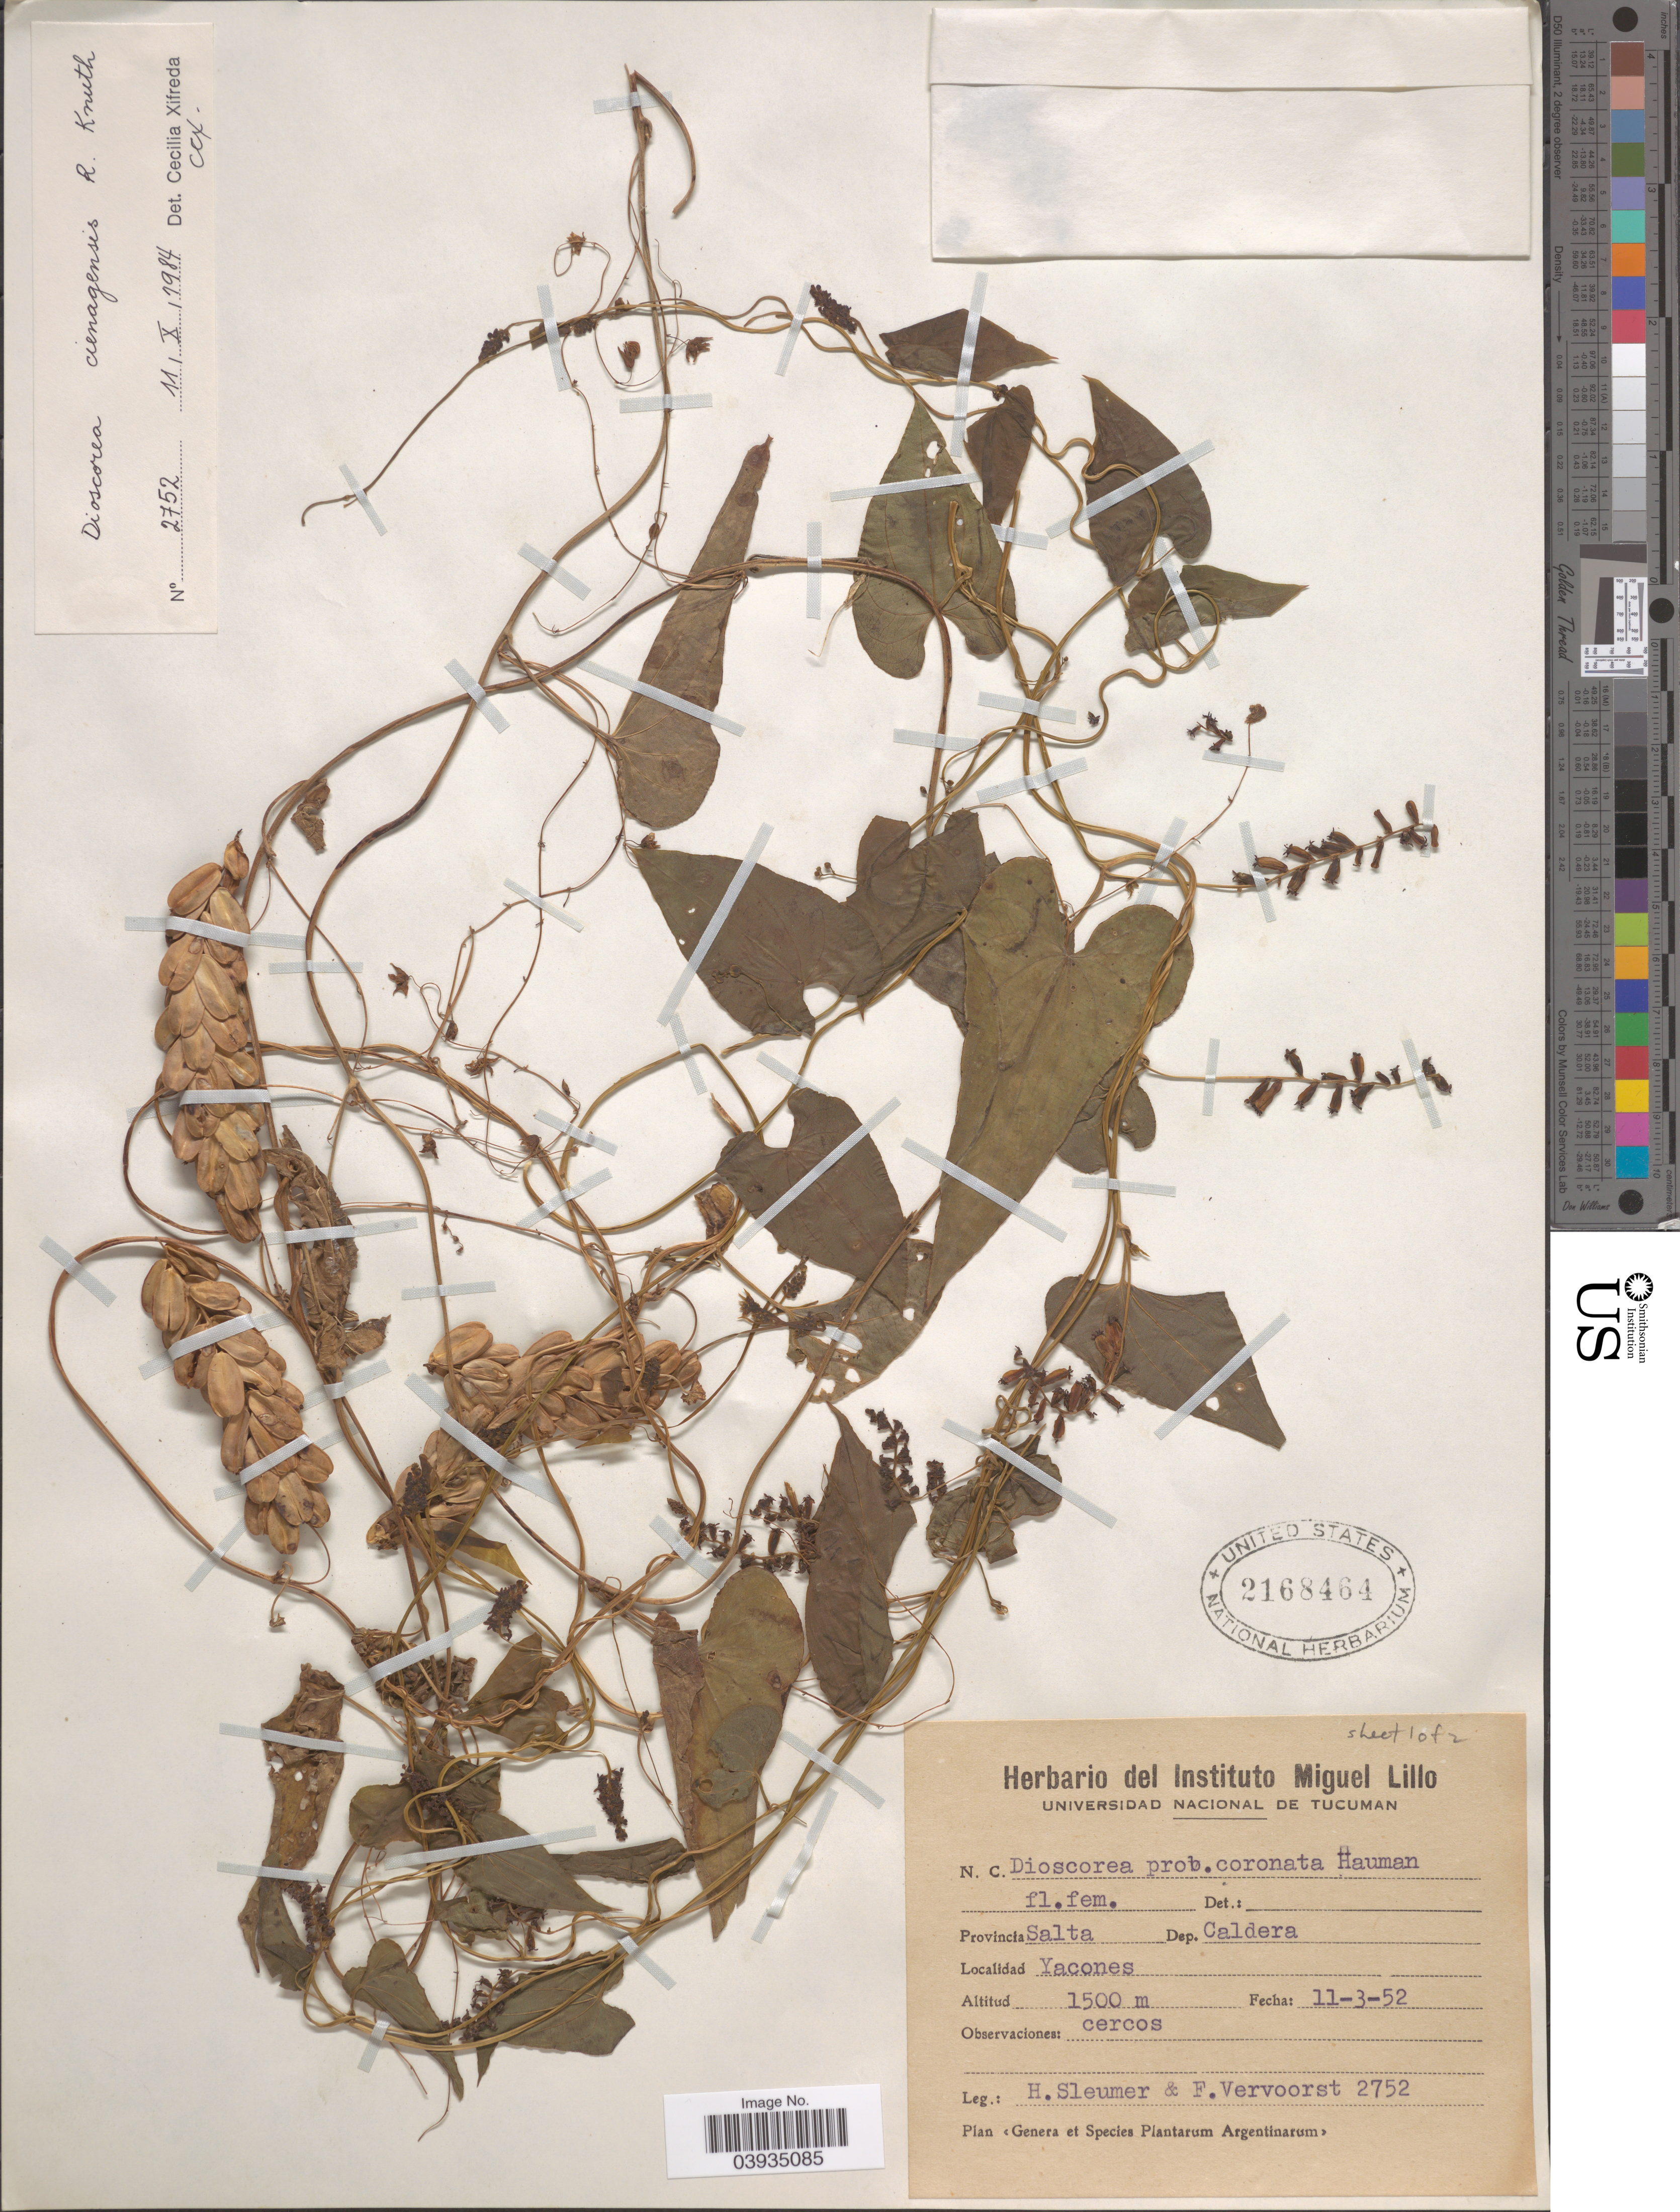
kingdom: Plantae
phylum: Tracheophyta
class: Liliopsida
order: Dioscoreales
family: Dioscoreaceae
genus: Dioscorea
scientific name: Dioscorea cienegensis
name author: R. Knuth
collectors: H. O. Sleumer & F. Vervoorst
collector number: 2752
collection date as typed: Transcribed d/m/y: 11/3/52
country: Argentina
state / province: Salta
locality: Dep. Caldera. Yacones.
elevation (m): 1500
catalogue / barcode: US 2168464